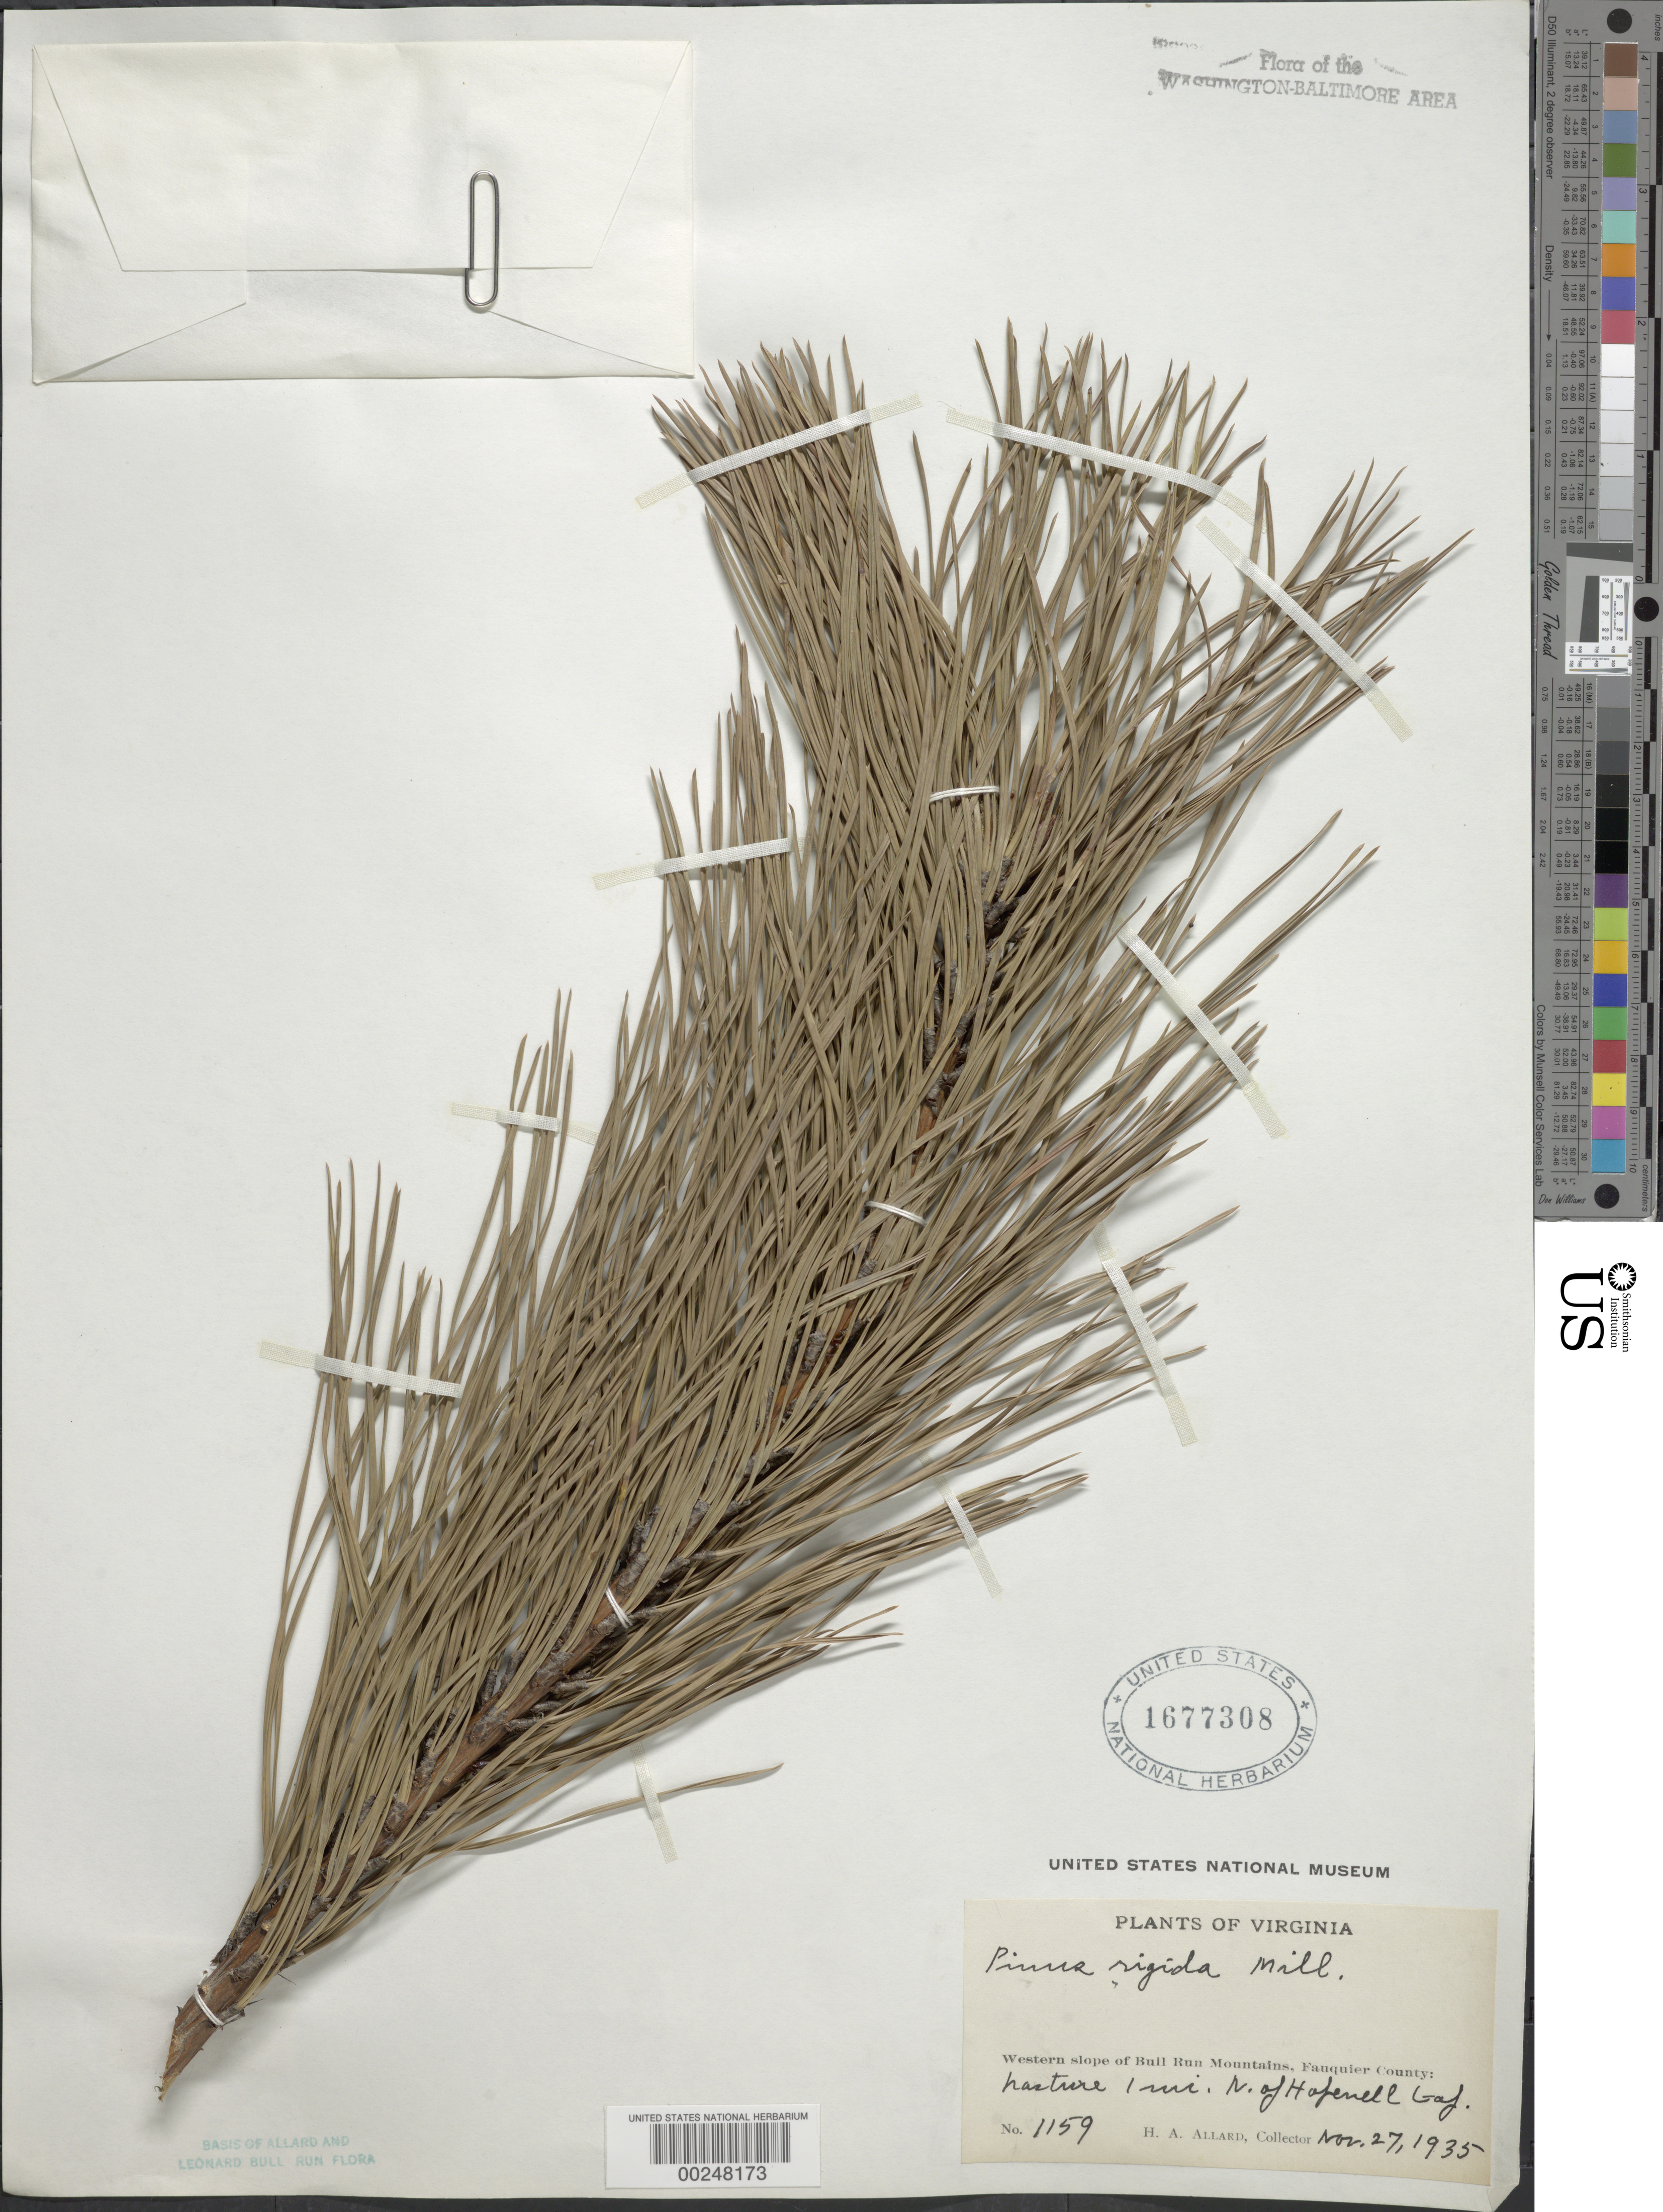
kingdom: Plantae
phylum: Tracheophyta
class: Pinopsida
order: Pinales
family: Pinaceae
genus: Pinus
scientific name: Pinus rigida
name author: Mill.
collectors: H. A. Allard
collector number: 1159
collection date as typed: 27 Nov 1935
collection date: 1935-11-27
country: United States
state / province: Virginia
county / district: Fauquier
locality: North of Hopewell Gap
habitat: Pasture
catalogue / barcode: US 1677308